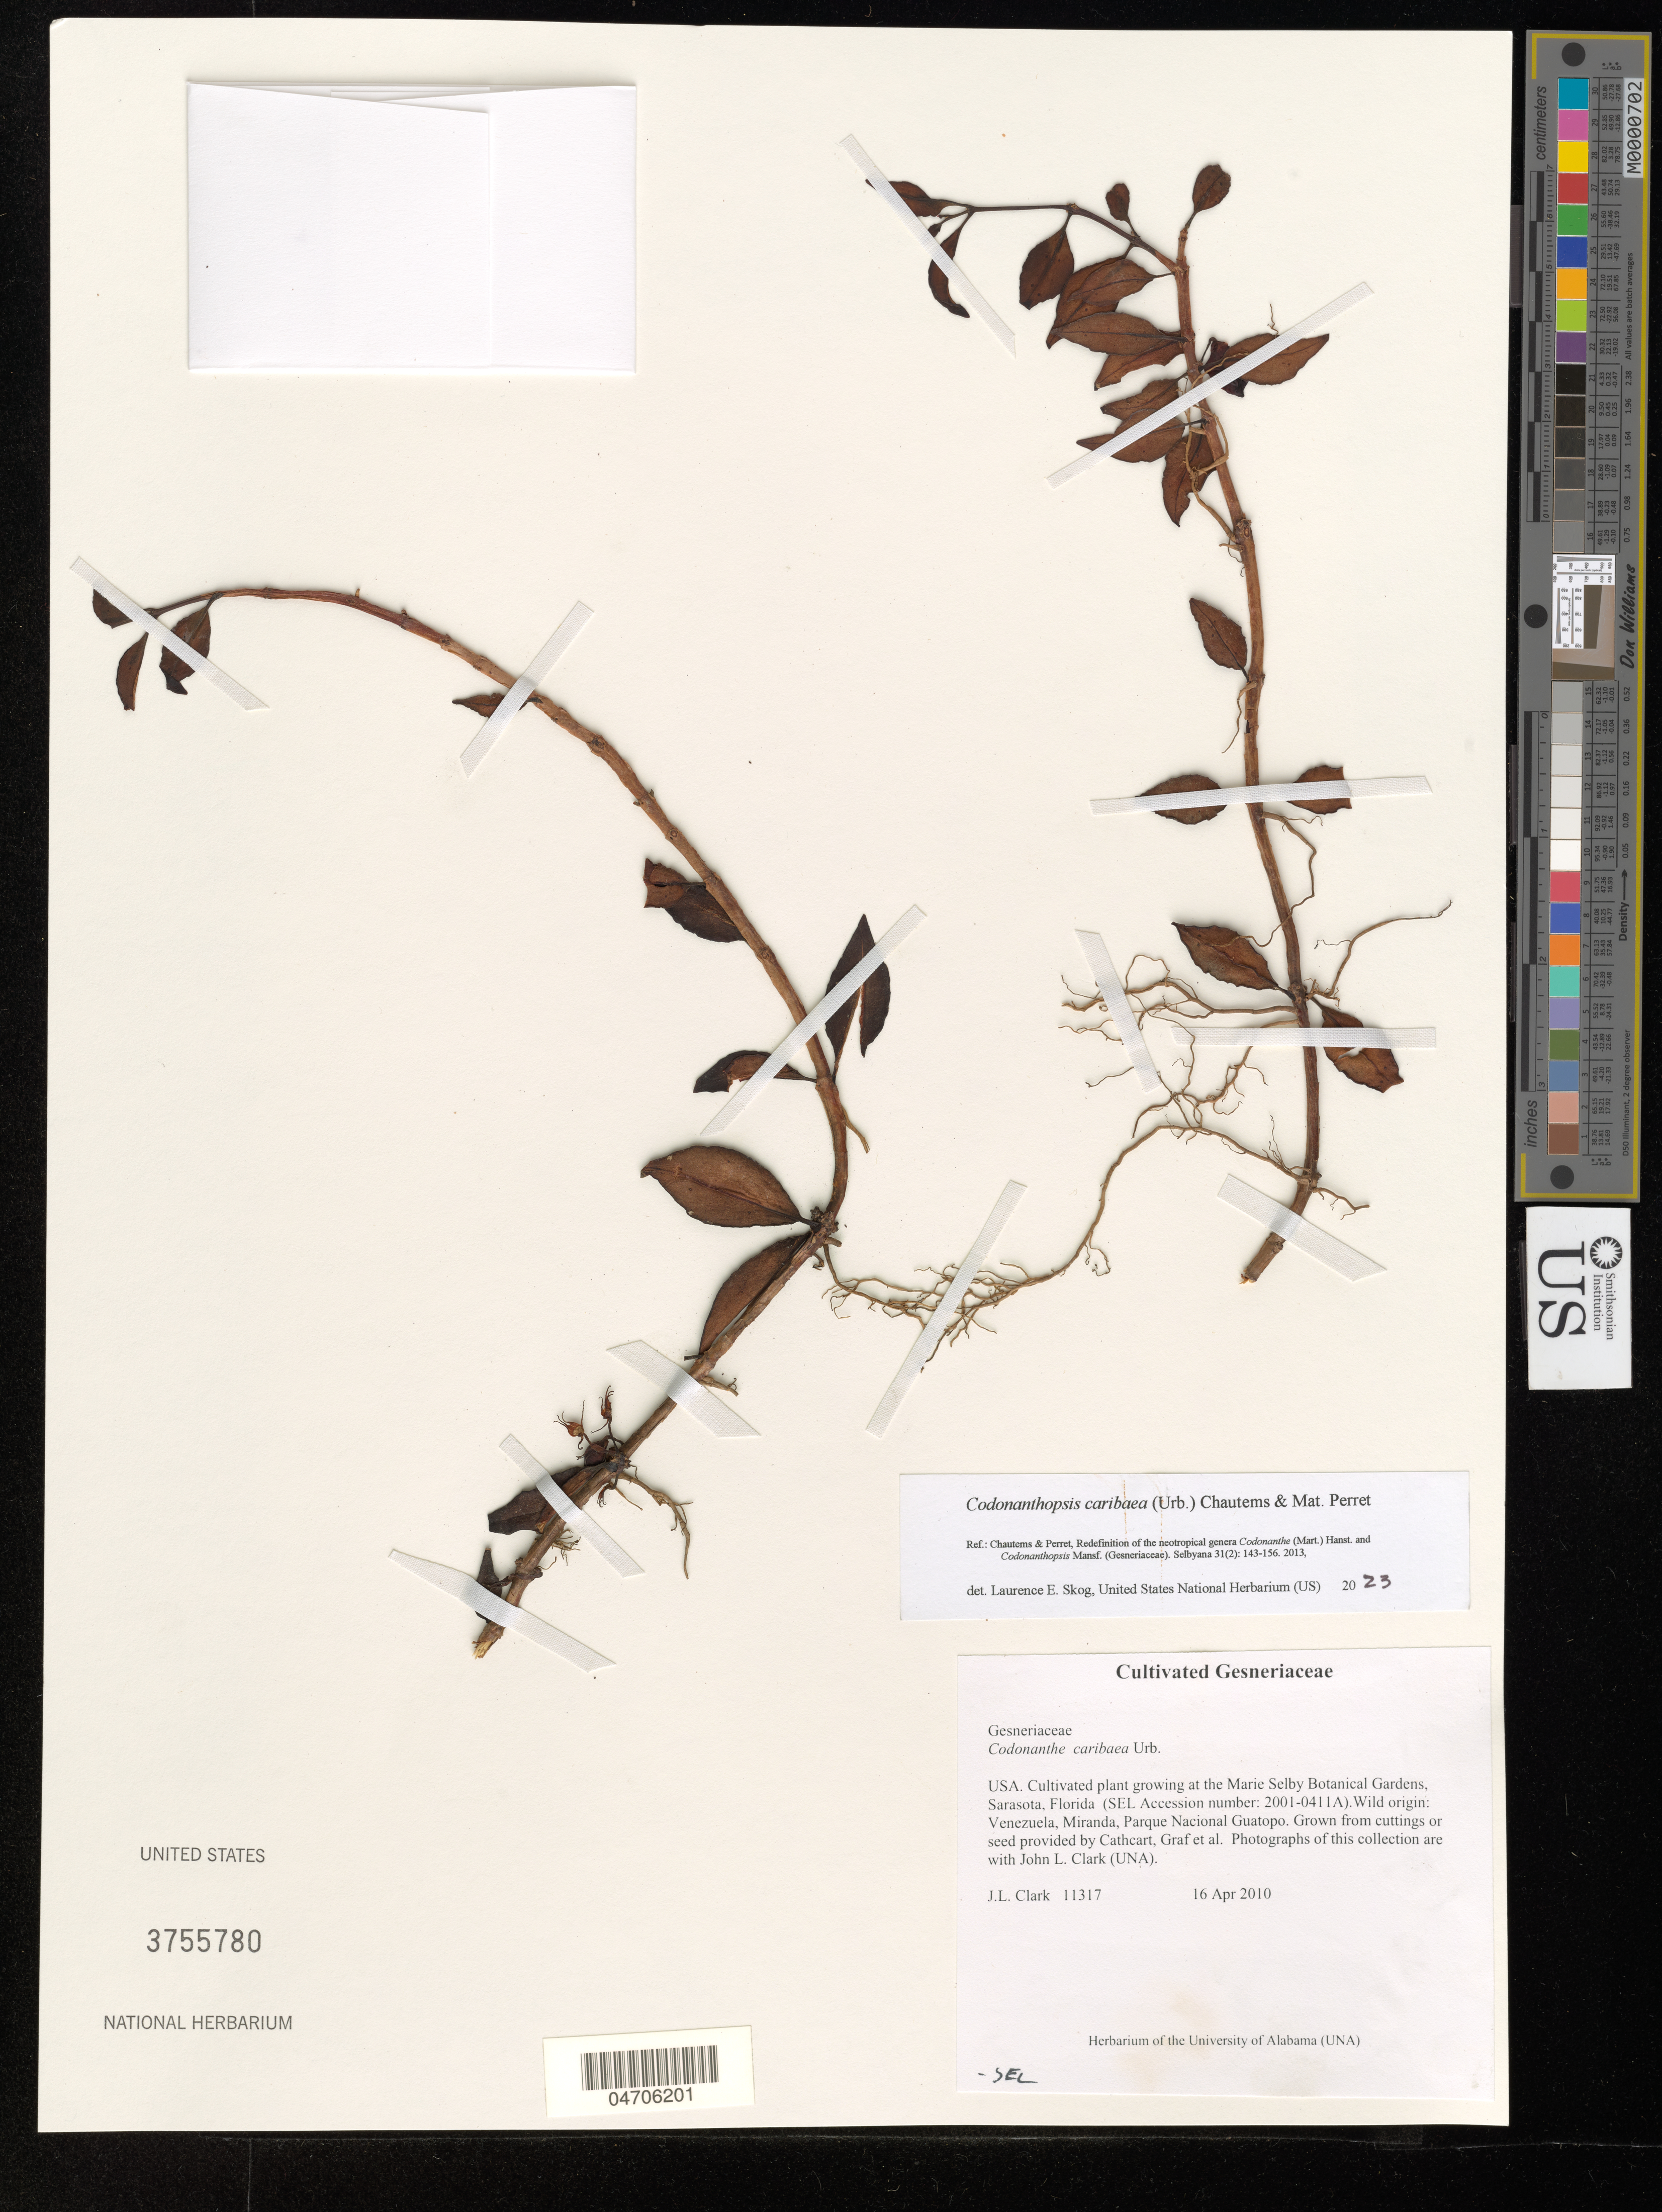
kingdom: Plantae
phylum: Tracheophyta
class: Magnoliopsida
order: Lamiales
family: Gesneriaceae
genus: Codonanthe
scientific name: Codonanthe caribaea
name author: Urb.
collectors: J. L. Clark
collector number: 11317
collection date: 2010-04-16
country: United States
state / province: Florida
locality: At the Marie Selby Botanical Gardens, Sarasota (SEL Accession number: 2001-0411A).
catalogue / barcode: US 3755780